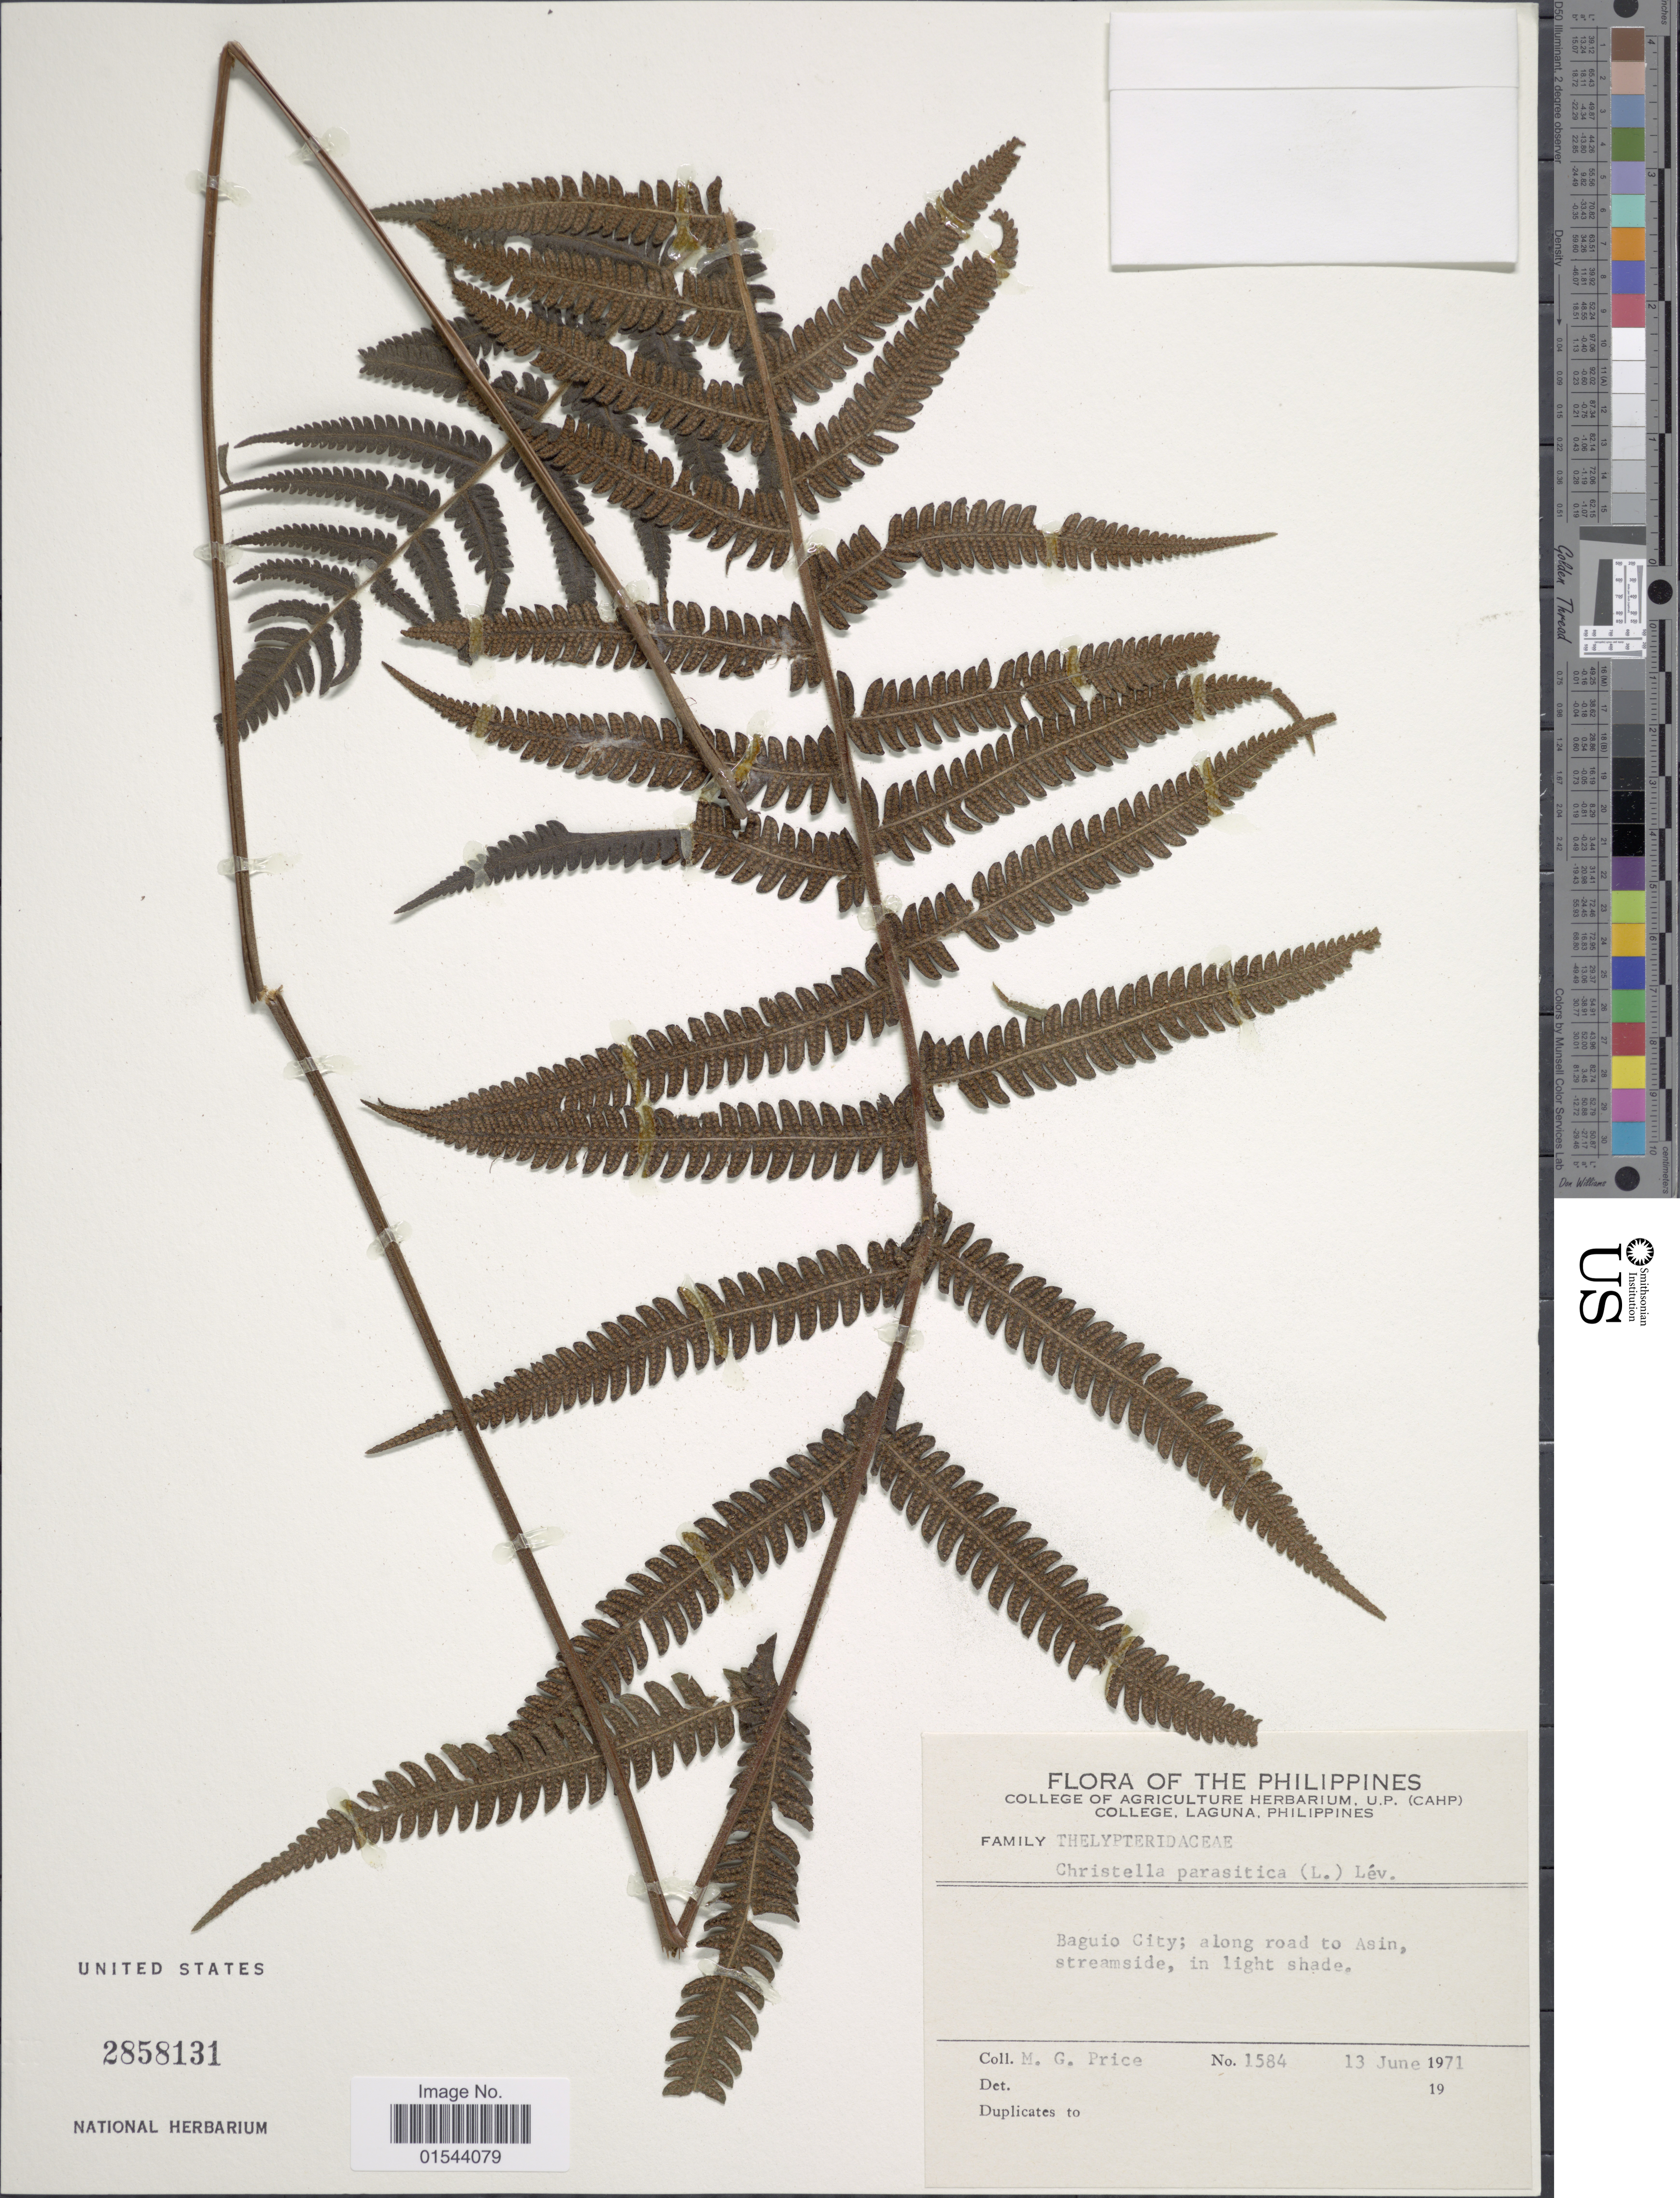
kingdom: Plantae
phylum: Tracheophyta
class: Polypodiopsida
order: Polypodiales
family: Thelypteridaceae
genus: Christella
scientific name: Christella parasitica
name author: (L.) H. Lév.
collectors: M. G. Price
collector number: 1584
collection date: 1971-06-13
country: Philippines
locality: Baguio City; along road to Asin, streamside, in light shade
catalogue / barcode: US 2858131